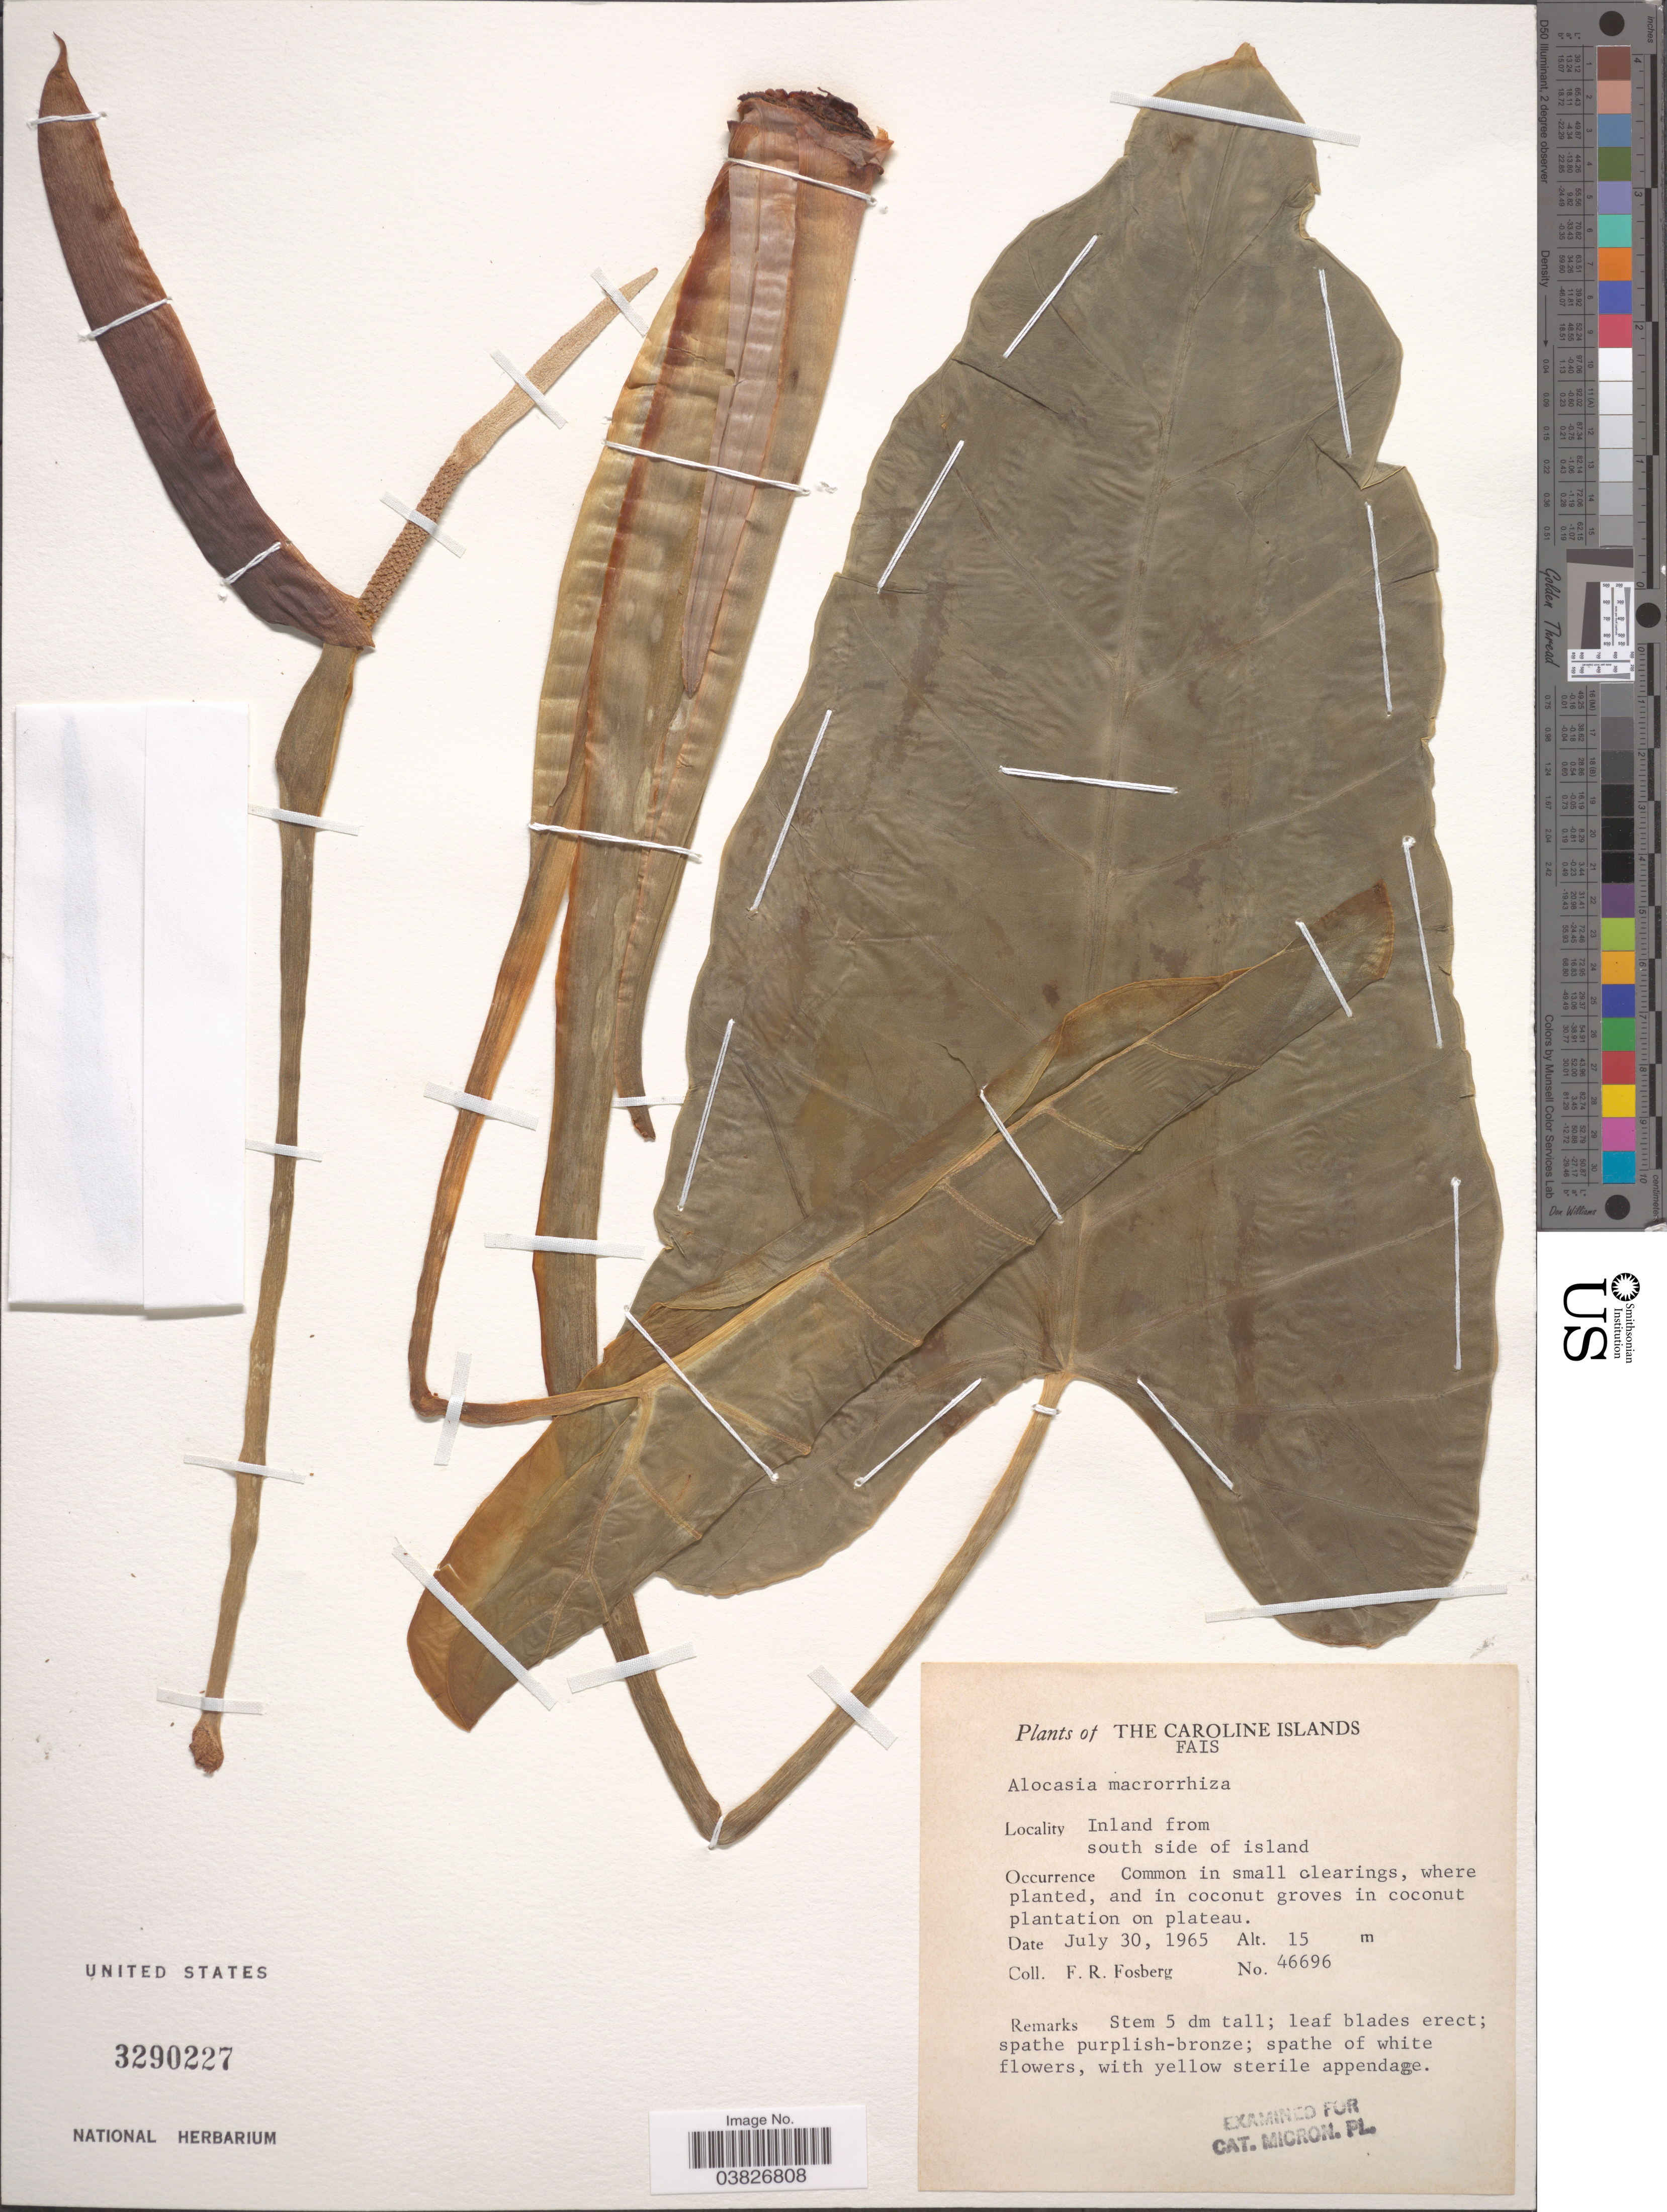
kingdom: Plantae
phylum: Tracheophyta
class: Liliopsida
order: Alismatales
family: Araceae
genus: Alocasia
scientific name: Alocasia macrorrhizos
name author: (L.) G. Don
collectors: F. R. Fosberg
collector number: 46696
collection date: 1965-07-30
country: Micronesia, Federated States of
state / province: Yap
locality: Caroline Islands. Fais. Inland from south side of island.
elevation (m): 15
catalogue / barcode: US 3290227